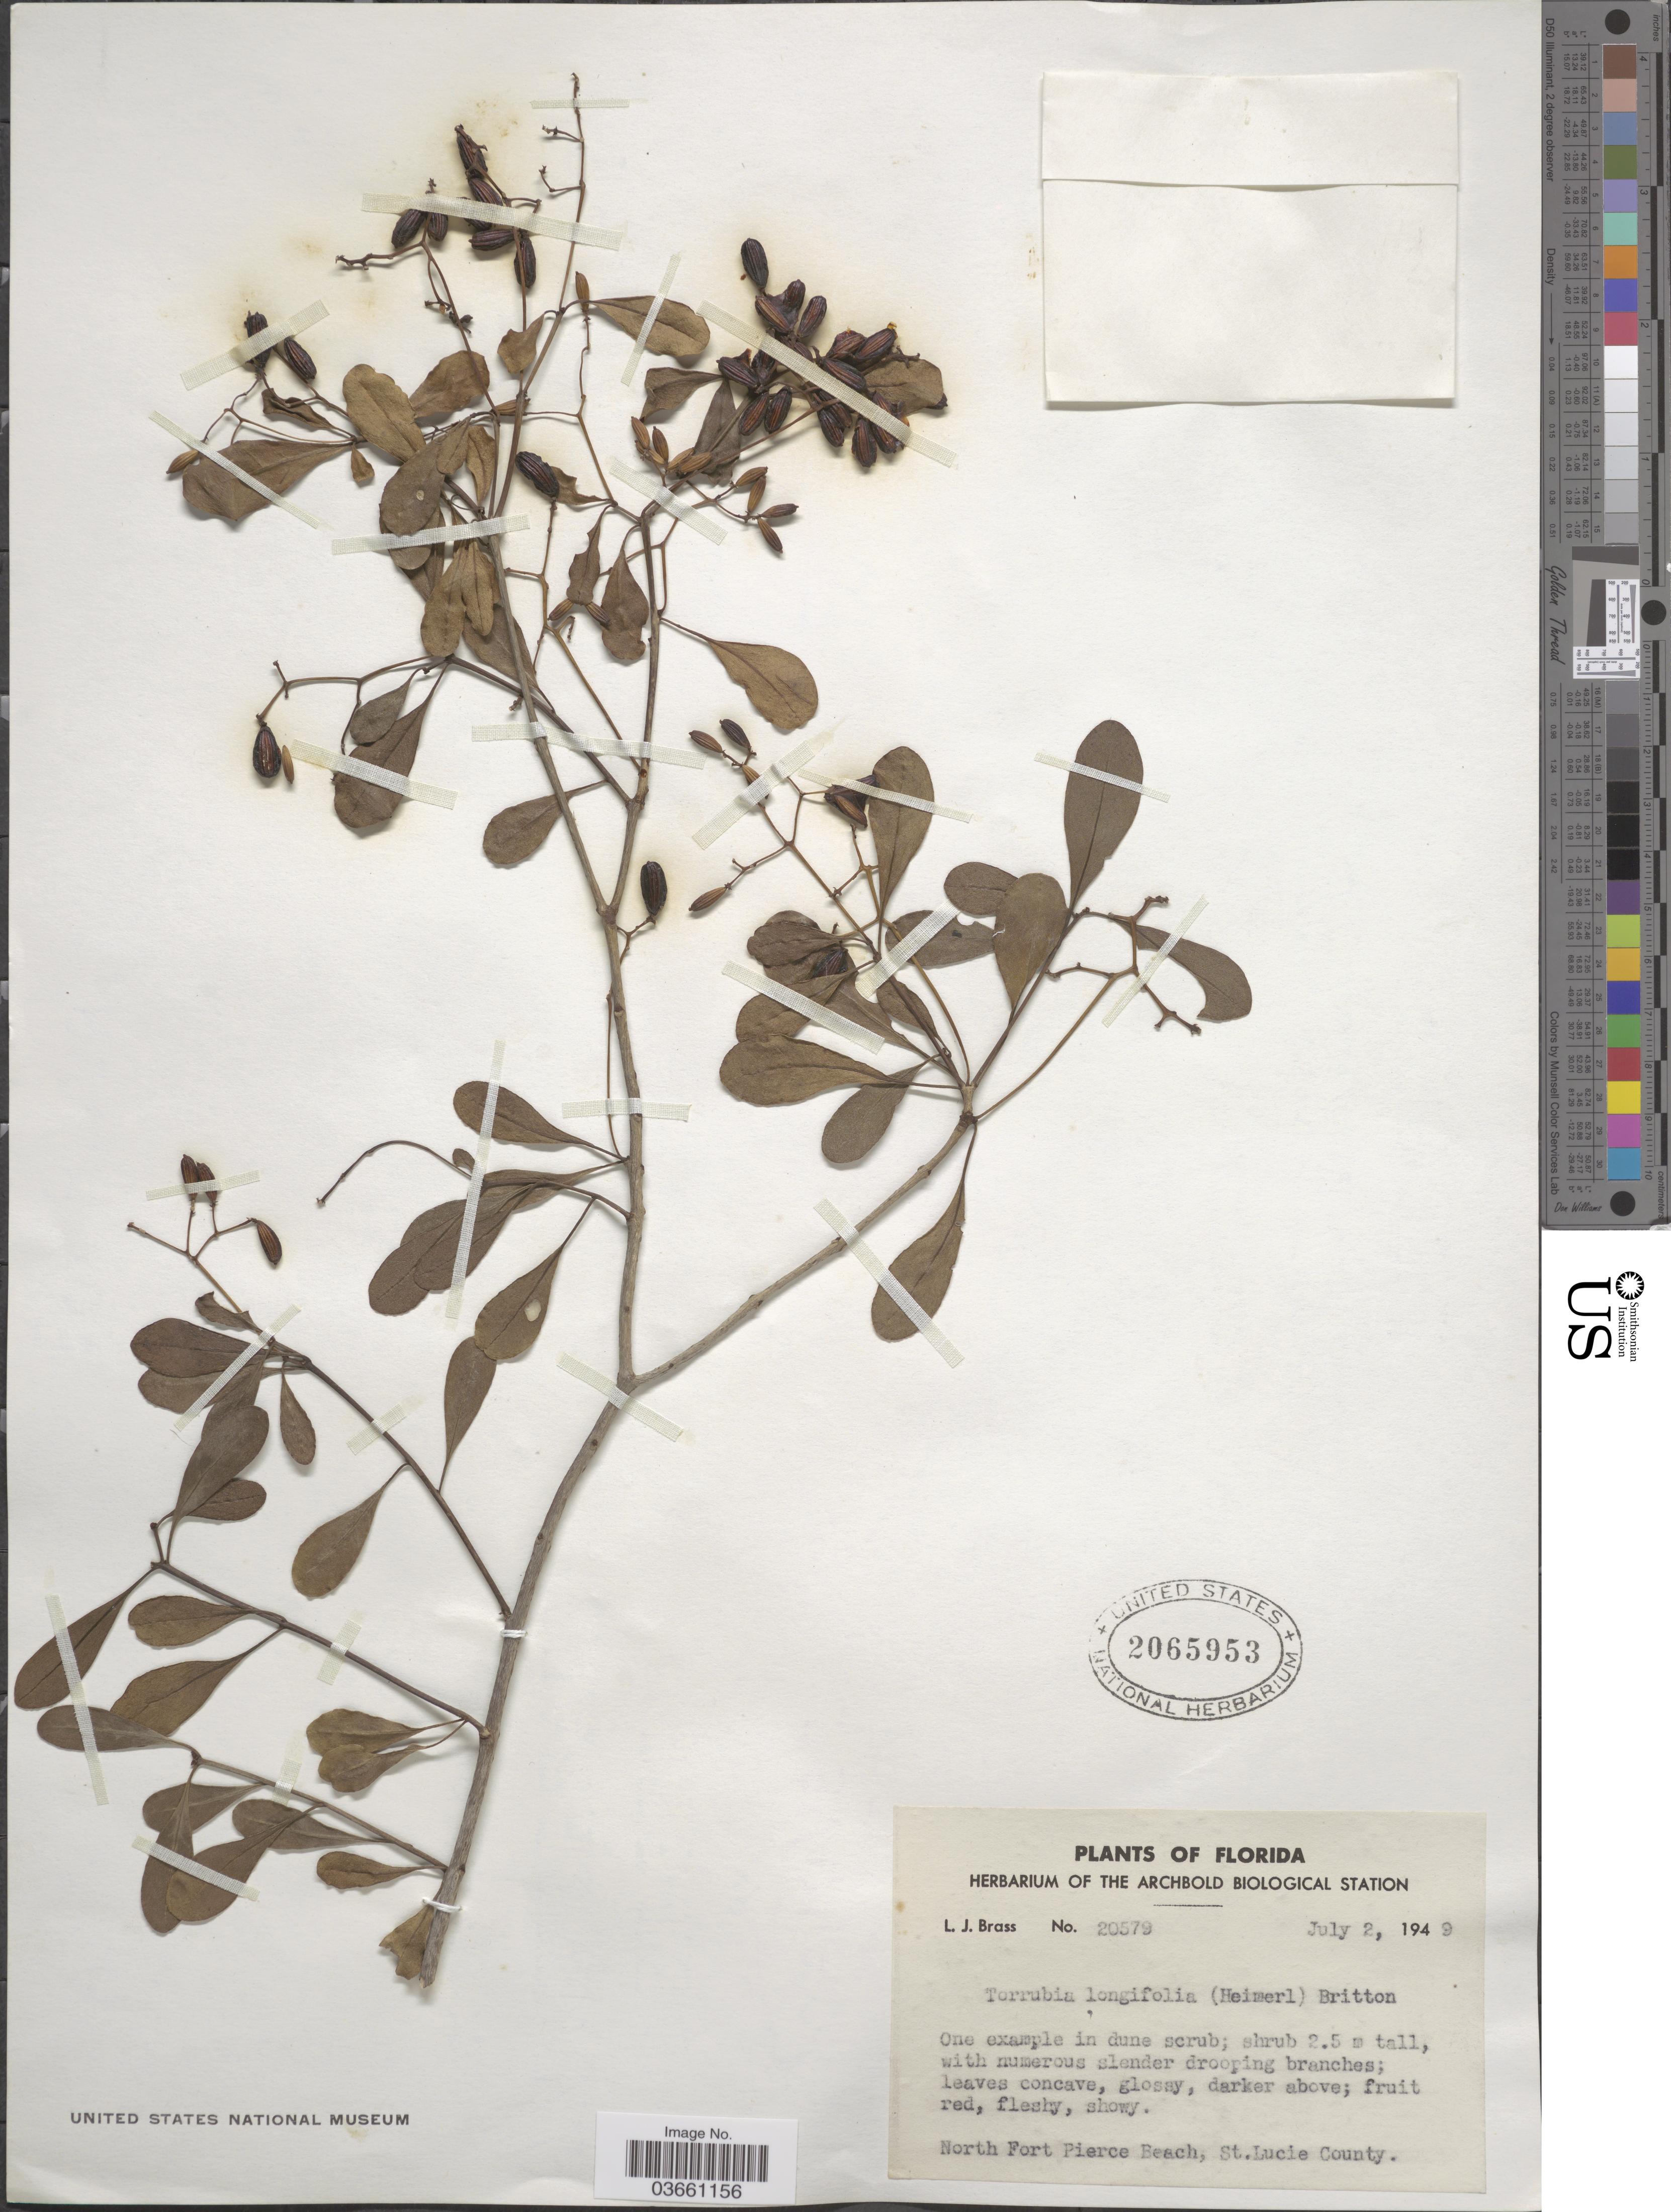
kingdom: Plantae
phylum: Tracheophyta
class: Magnoliopsida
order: Caryophyllales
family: Nyctaginaceae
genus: Guapira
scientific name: Guapira discolor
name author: (Spreng.) Little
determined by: Strong, Mark T., (BOT), Smithsonian Institution - National Museum of Natural History (UNITED STATES)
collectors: L. J. Brass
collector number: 20579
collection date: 1949-07-02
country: United States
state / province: Florida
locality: North Fort Pierce Beach, St. Lucie County.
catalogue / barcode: US 2065953